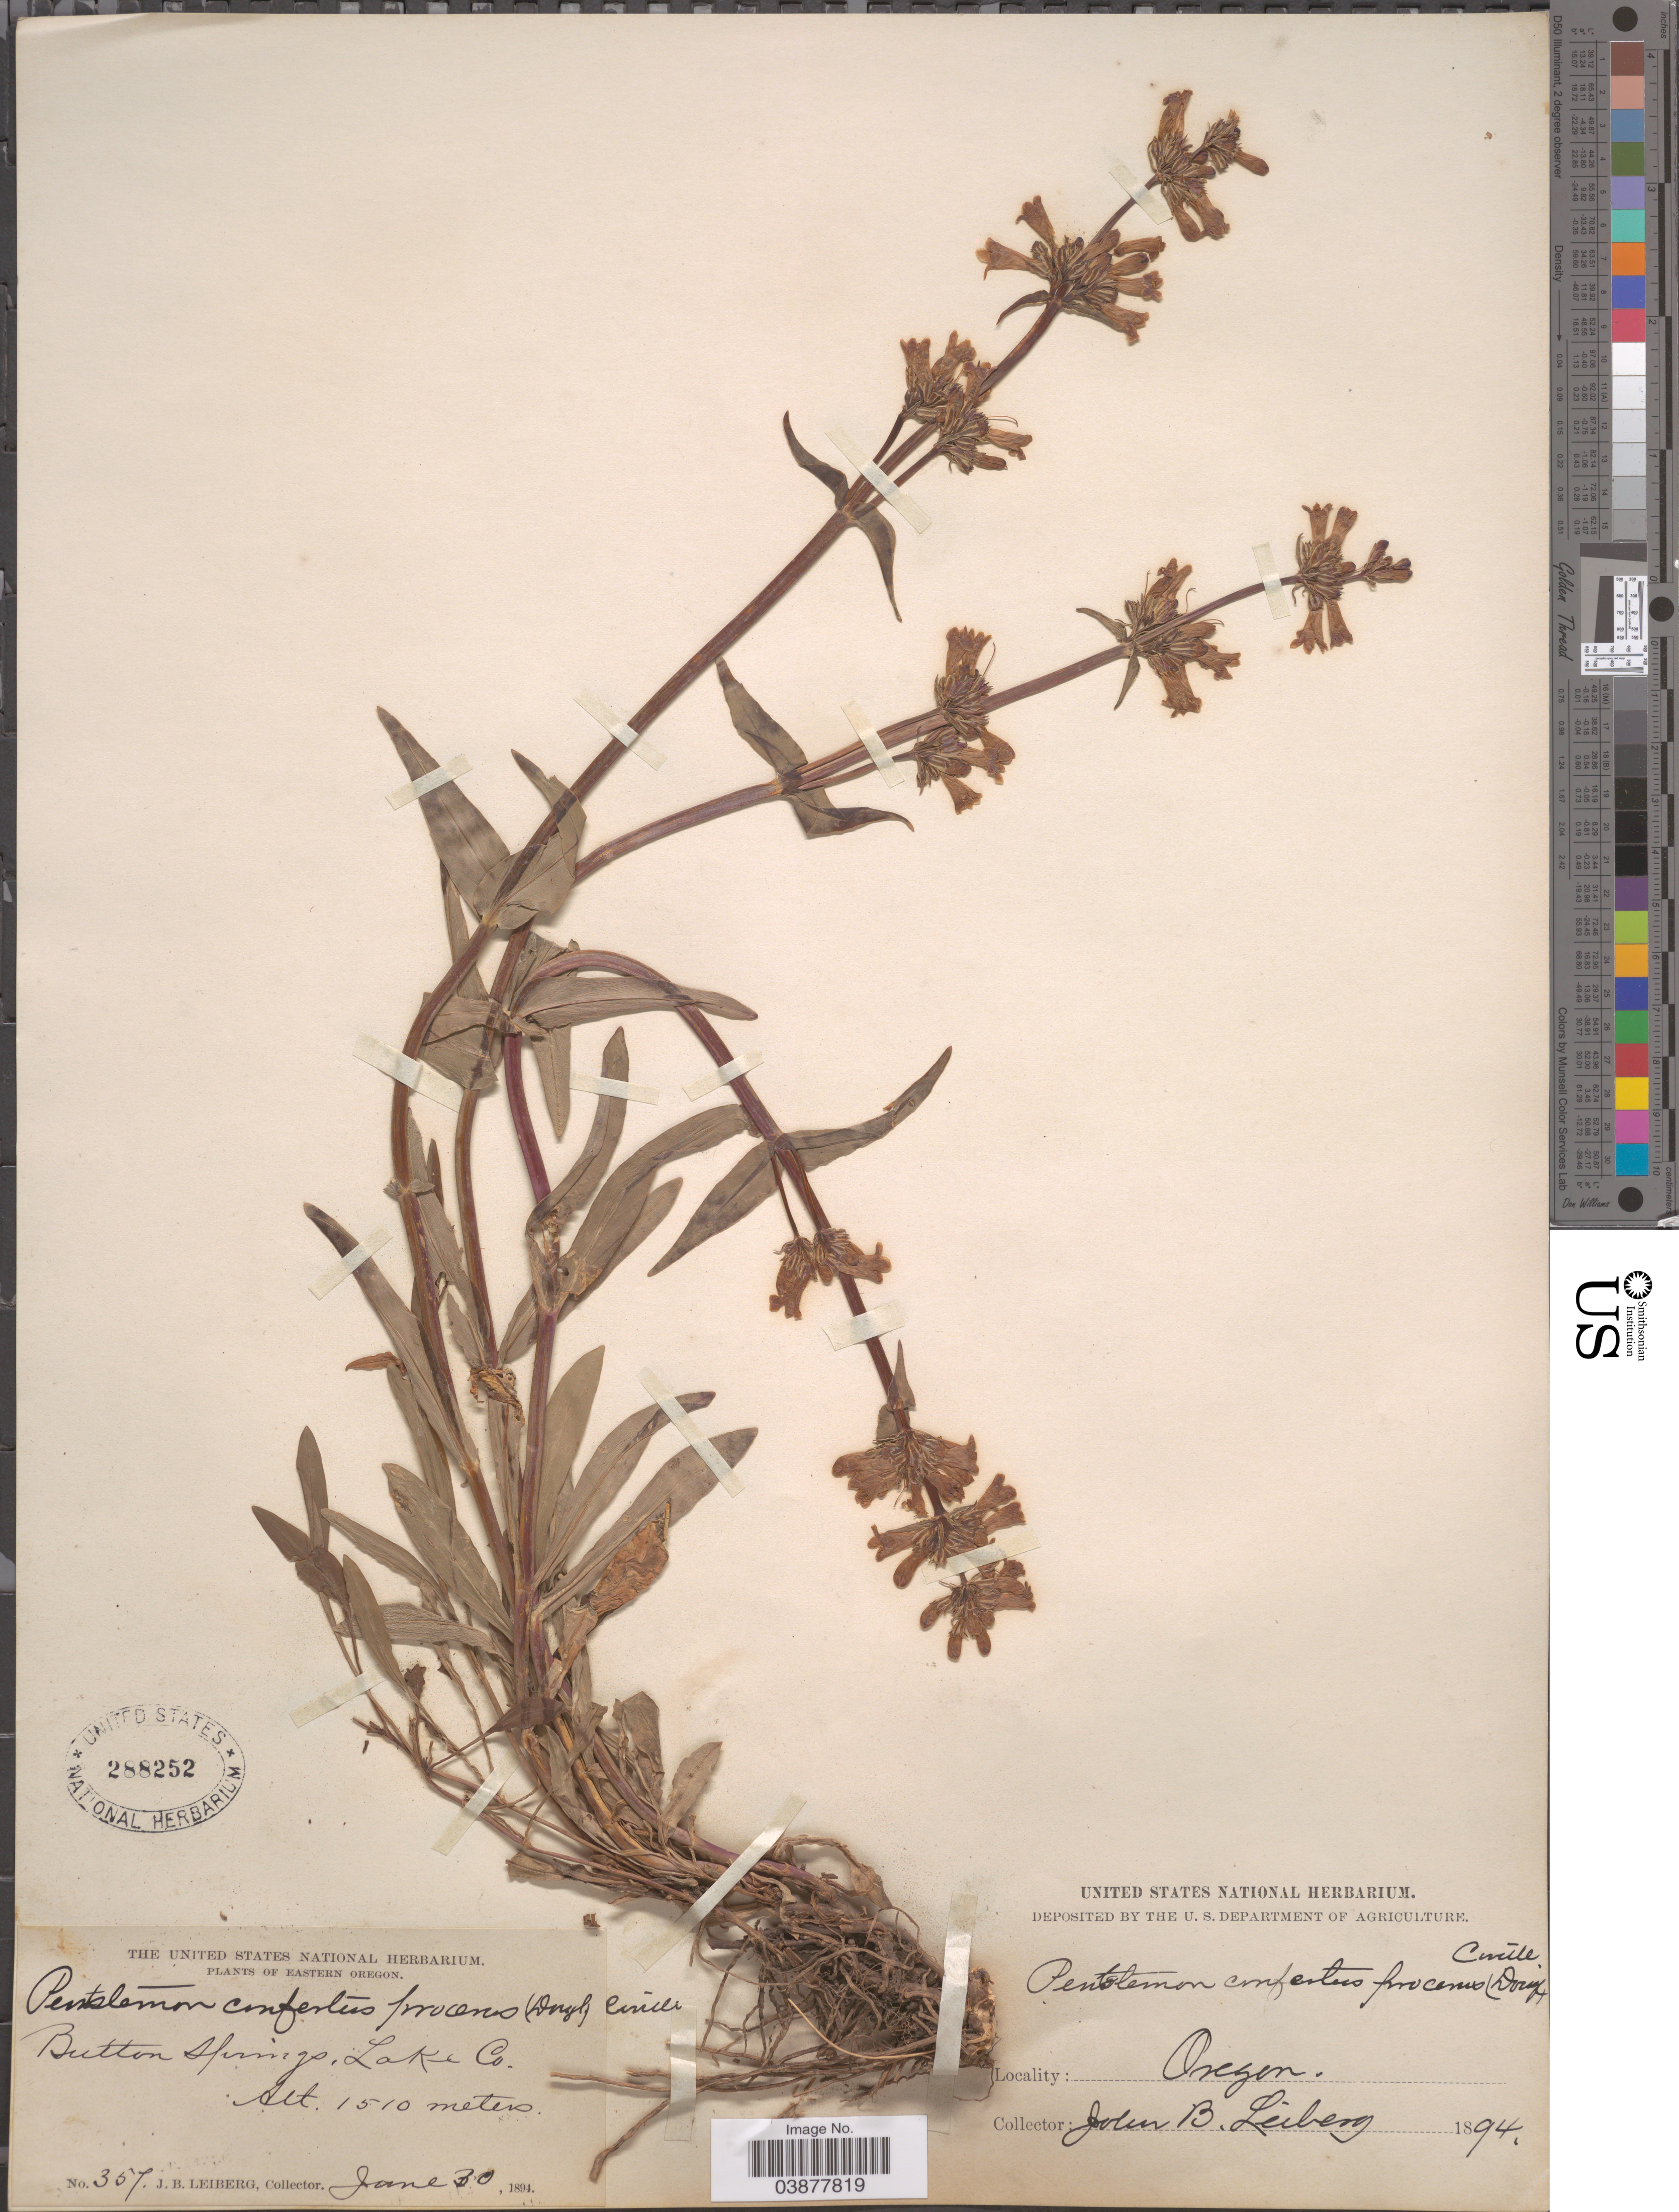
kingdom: Plantae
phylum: Tracheophyta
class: Magnoliopsida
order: Lamiales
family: Plantaginaceae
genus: Penstemon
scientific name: Penstemon rydbergii var. oreocharis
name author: (Greene) N.H. Holmgren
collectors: J. B. Leiberg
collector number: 357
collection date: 1894-06-30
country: United States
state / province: Oregon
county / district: Lake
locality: Eastern Oregon. Button Springs, Lake Co.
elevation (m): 1510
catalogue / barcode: US 288252